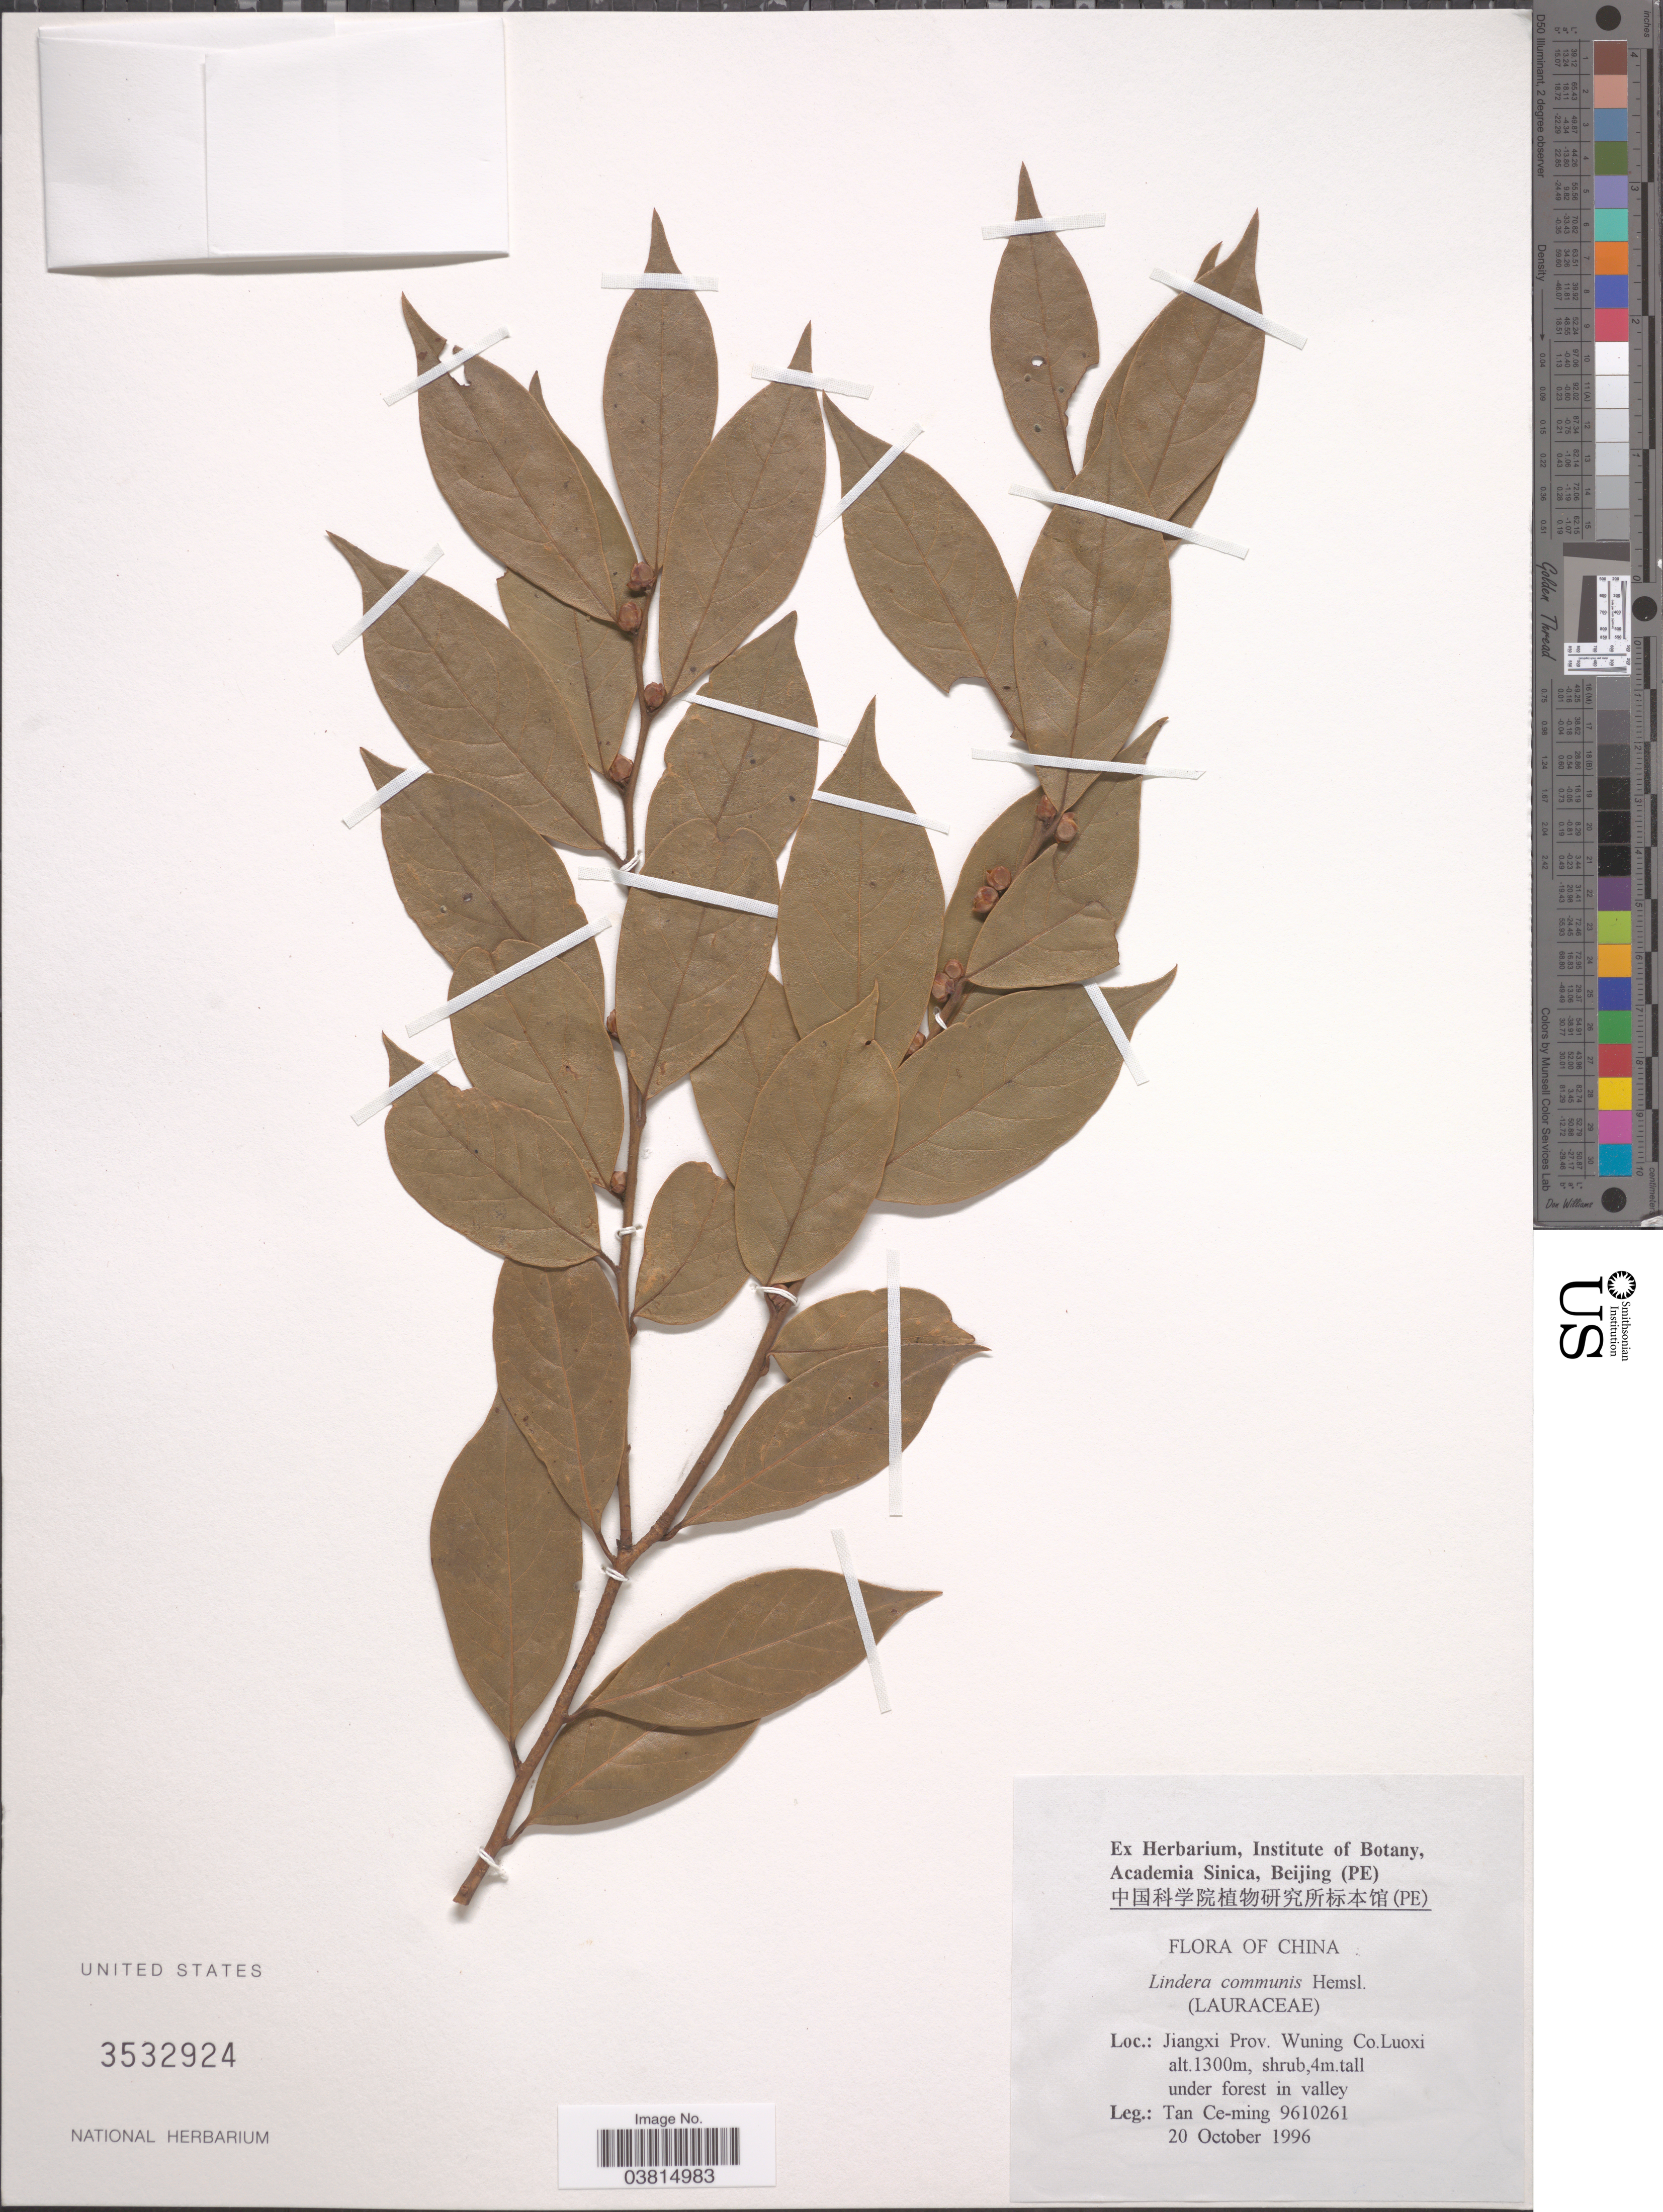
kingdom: Plantae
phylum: Tracheophyta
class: Magnoliopsida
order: Laurales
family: Lauraceae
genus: Lindera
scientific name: Lindera communis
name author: Hemsl.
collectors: Tan Ce-Ming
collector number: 9610261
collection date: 1996-10-20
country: China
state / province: Jiangxi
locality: Wuning Co. Luoxi.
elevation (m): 1300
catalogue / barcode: US 3532924